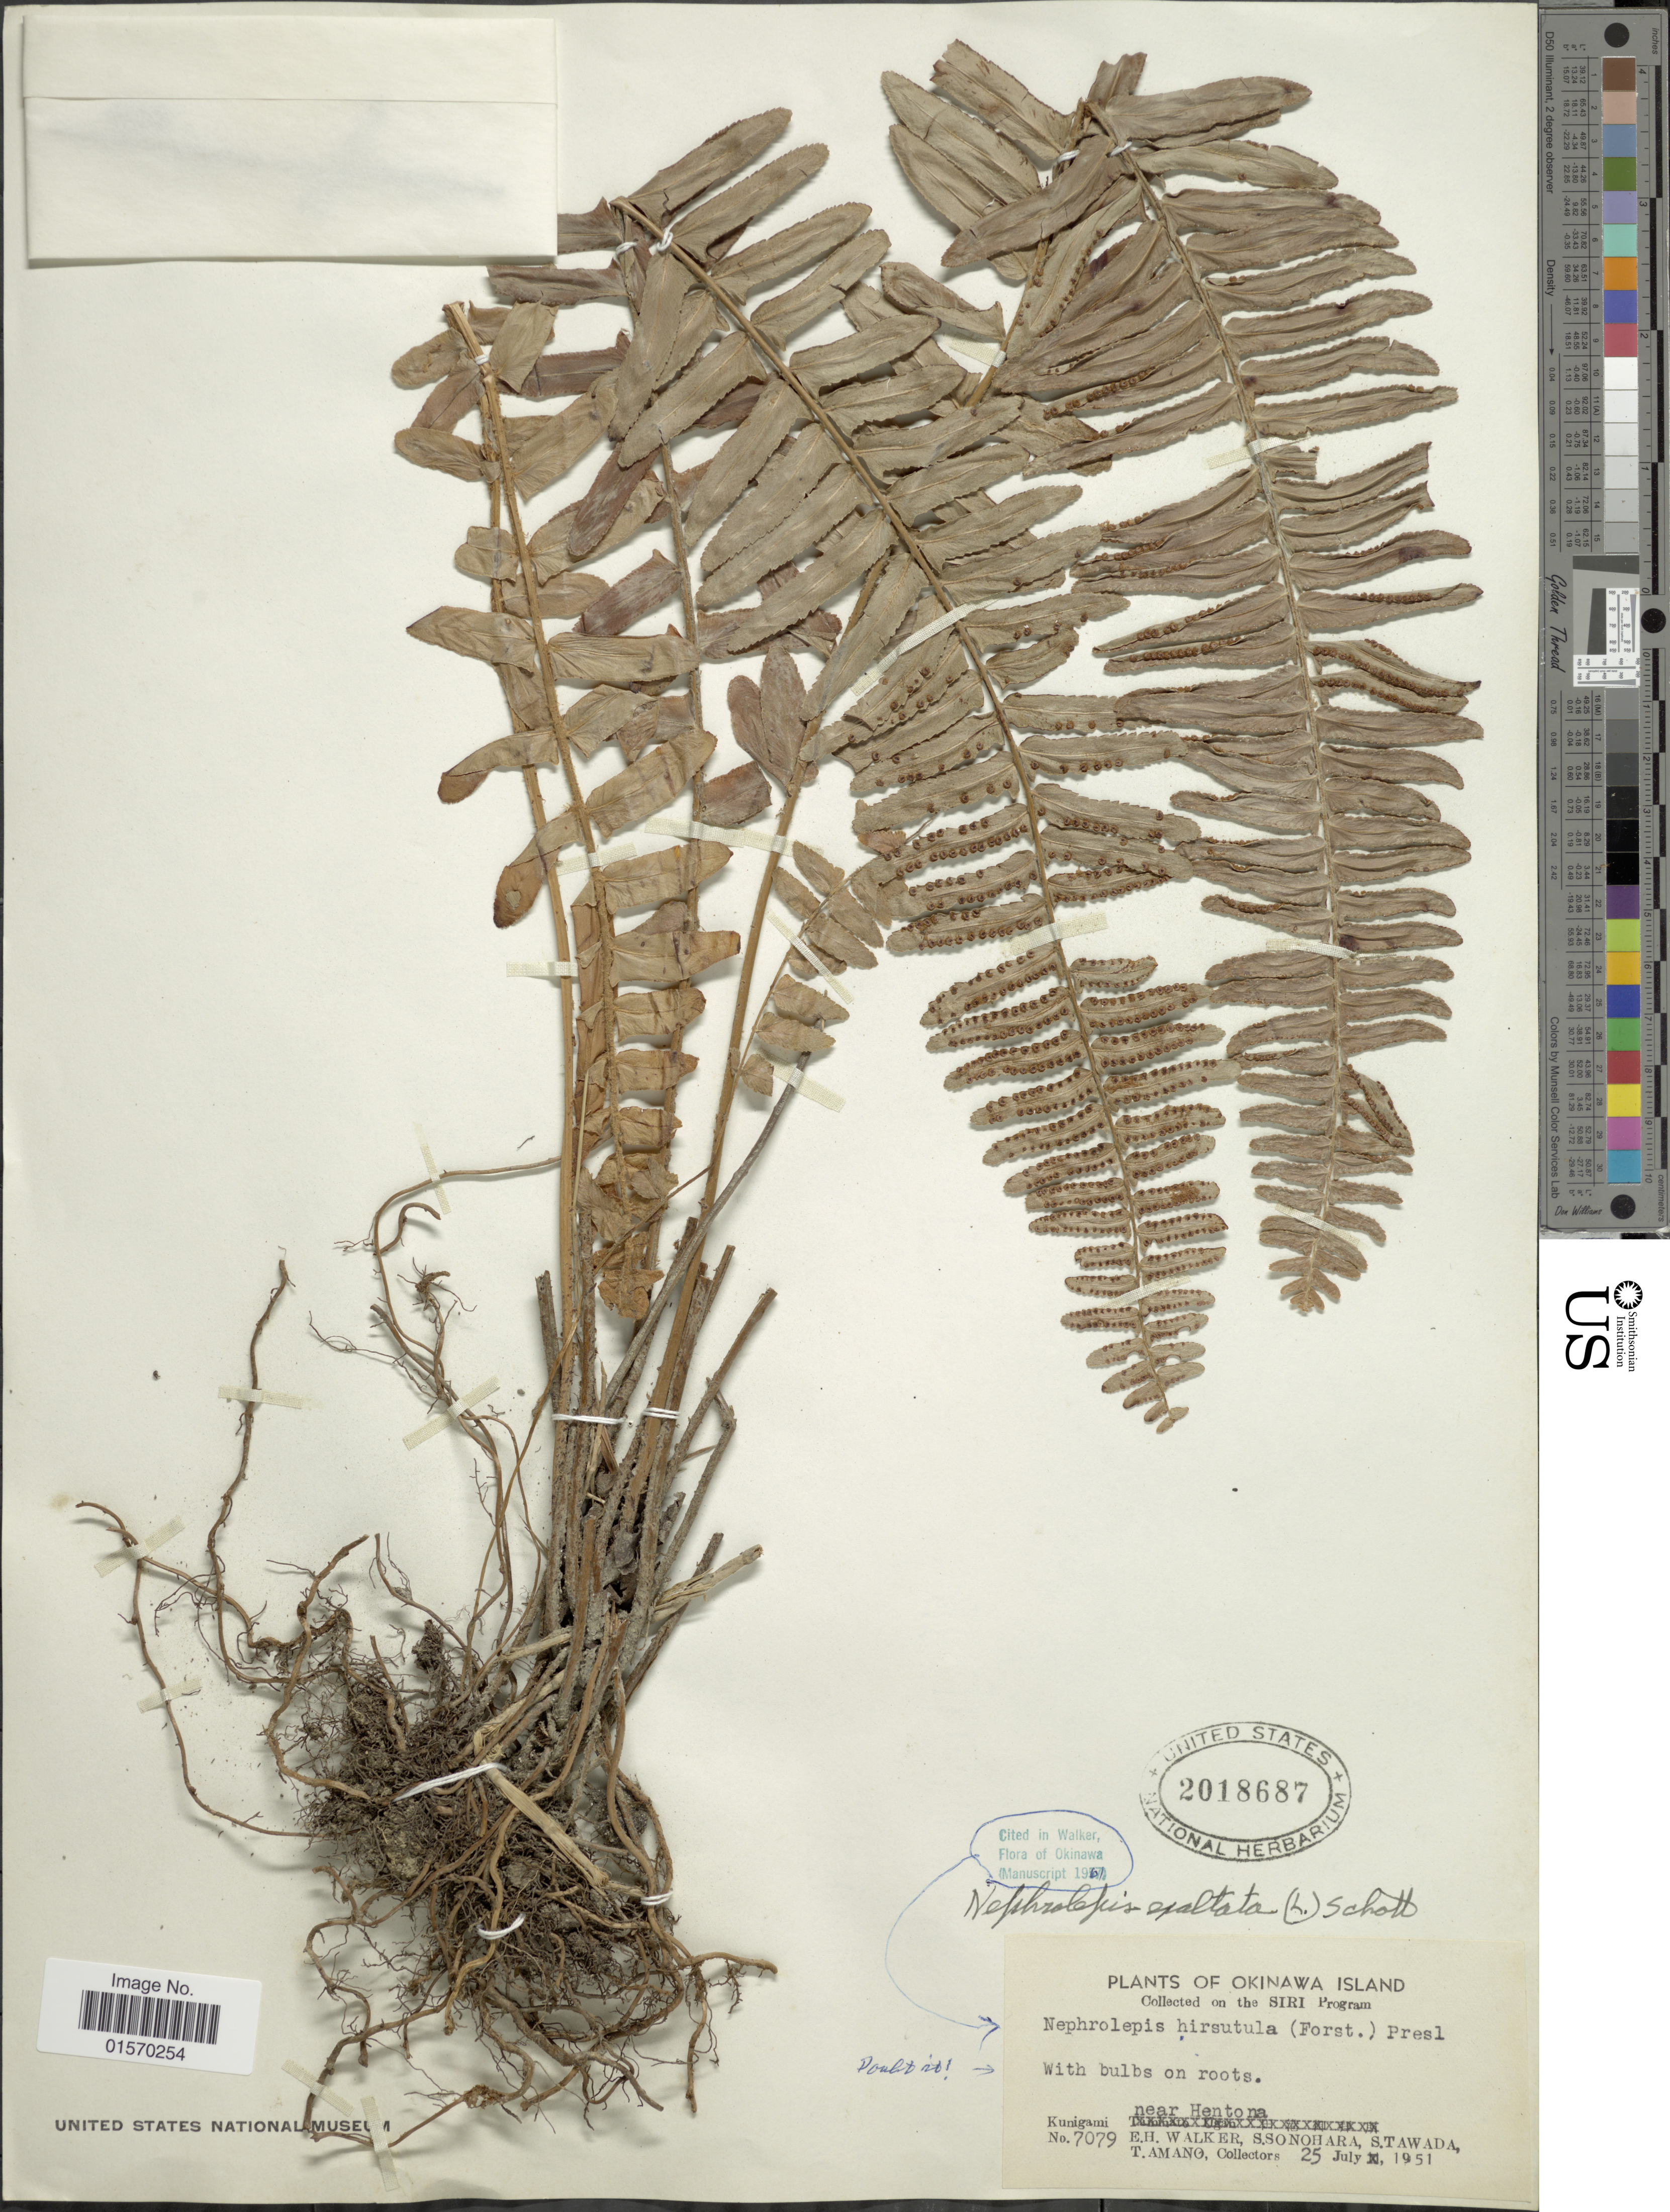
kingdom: Plantae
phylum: Tracheophyta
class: Polypodiopsida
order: Polypodiales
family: Nephrolepidaceae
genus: Nephrolepis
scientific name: Nephrolepis multiflora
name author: (Roxb.) F.M. Jarrett ex C.V. Morton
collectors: E. H. Walker, S. Sonohara, S. Tawada & T. Amano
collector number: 7079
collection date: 1951-07-25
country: Japan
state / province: Okinawa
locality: Okinawa Island. Kunigami. Near Hentona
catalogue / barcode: US 2018687